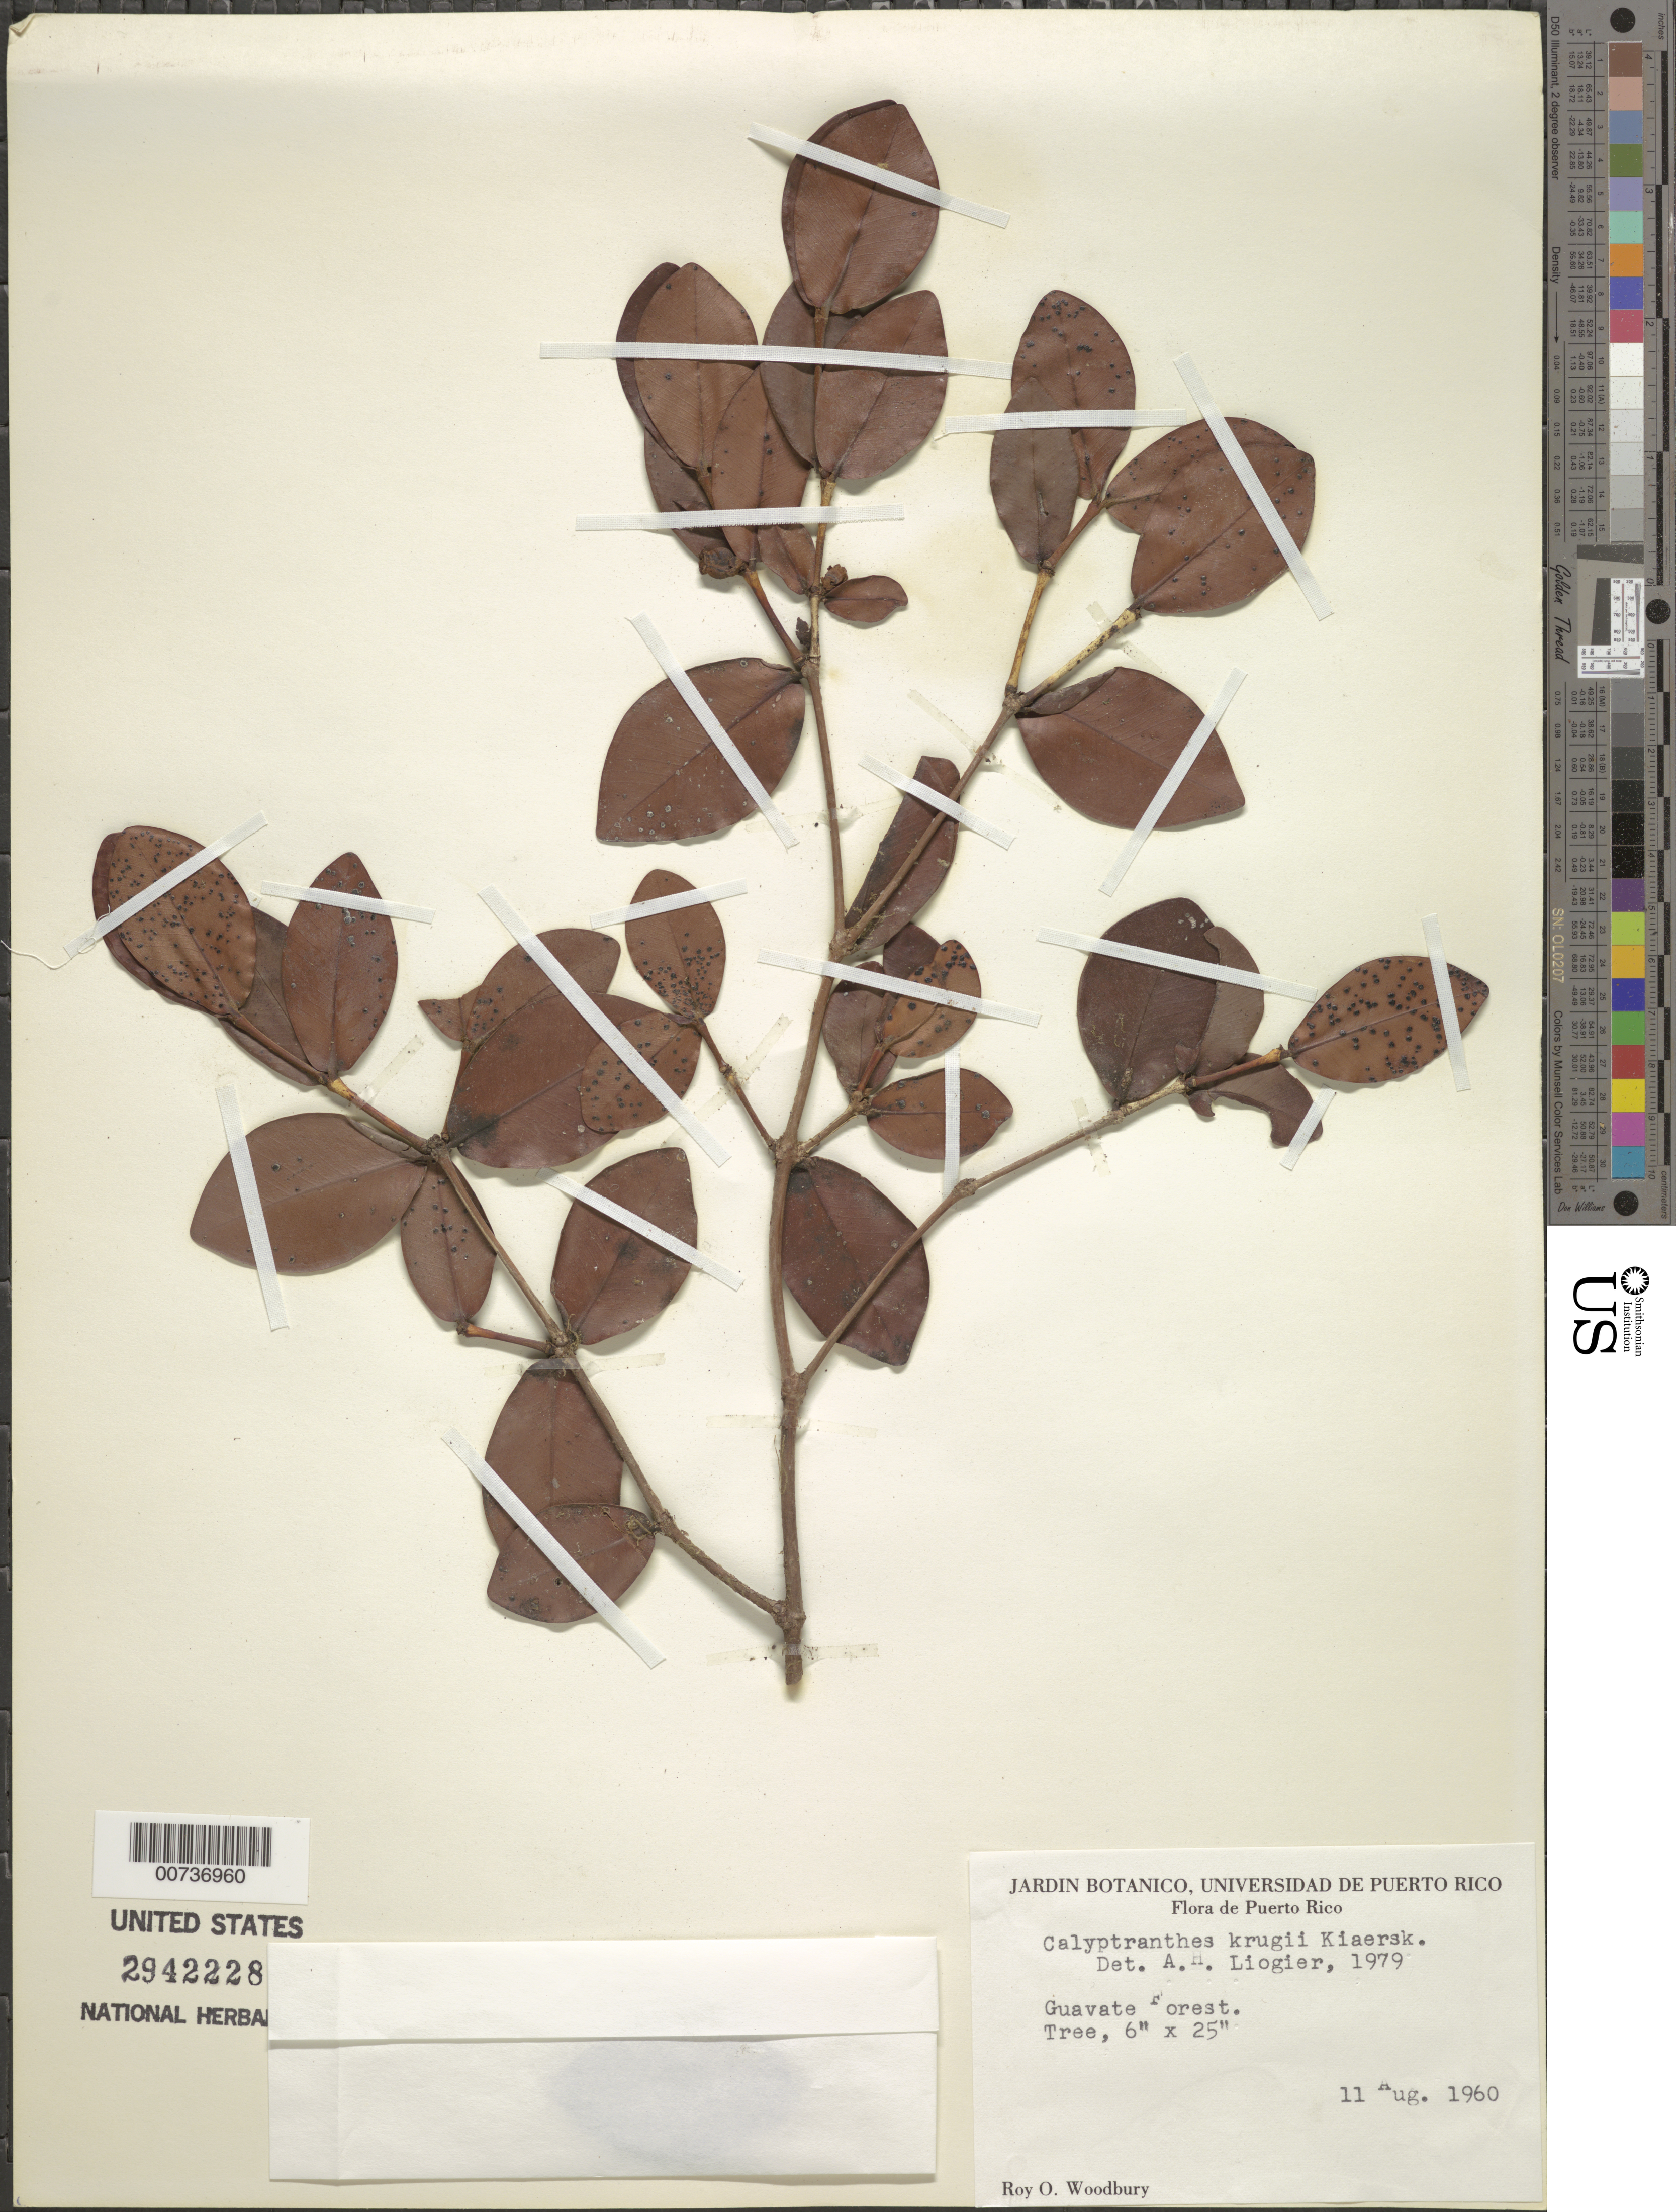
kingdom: Plantae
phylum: Tracheophyta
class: Magnoliopsida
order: Myrtales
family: Myrtaceae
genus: Myrcia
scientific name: Myrcia krugii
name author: (Kiaersk.) E. Lucas & Acev.-Rodr.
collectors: R. O. Woodbury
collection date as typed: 11 Aug 1960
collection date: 1960-08-11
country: Puerto Rico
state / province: Cayey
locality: Guavate Forest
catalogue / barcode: US 2942228